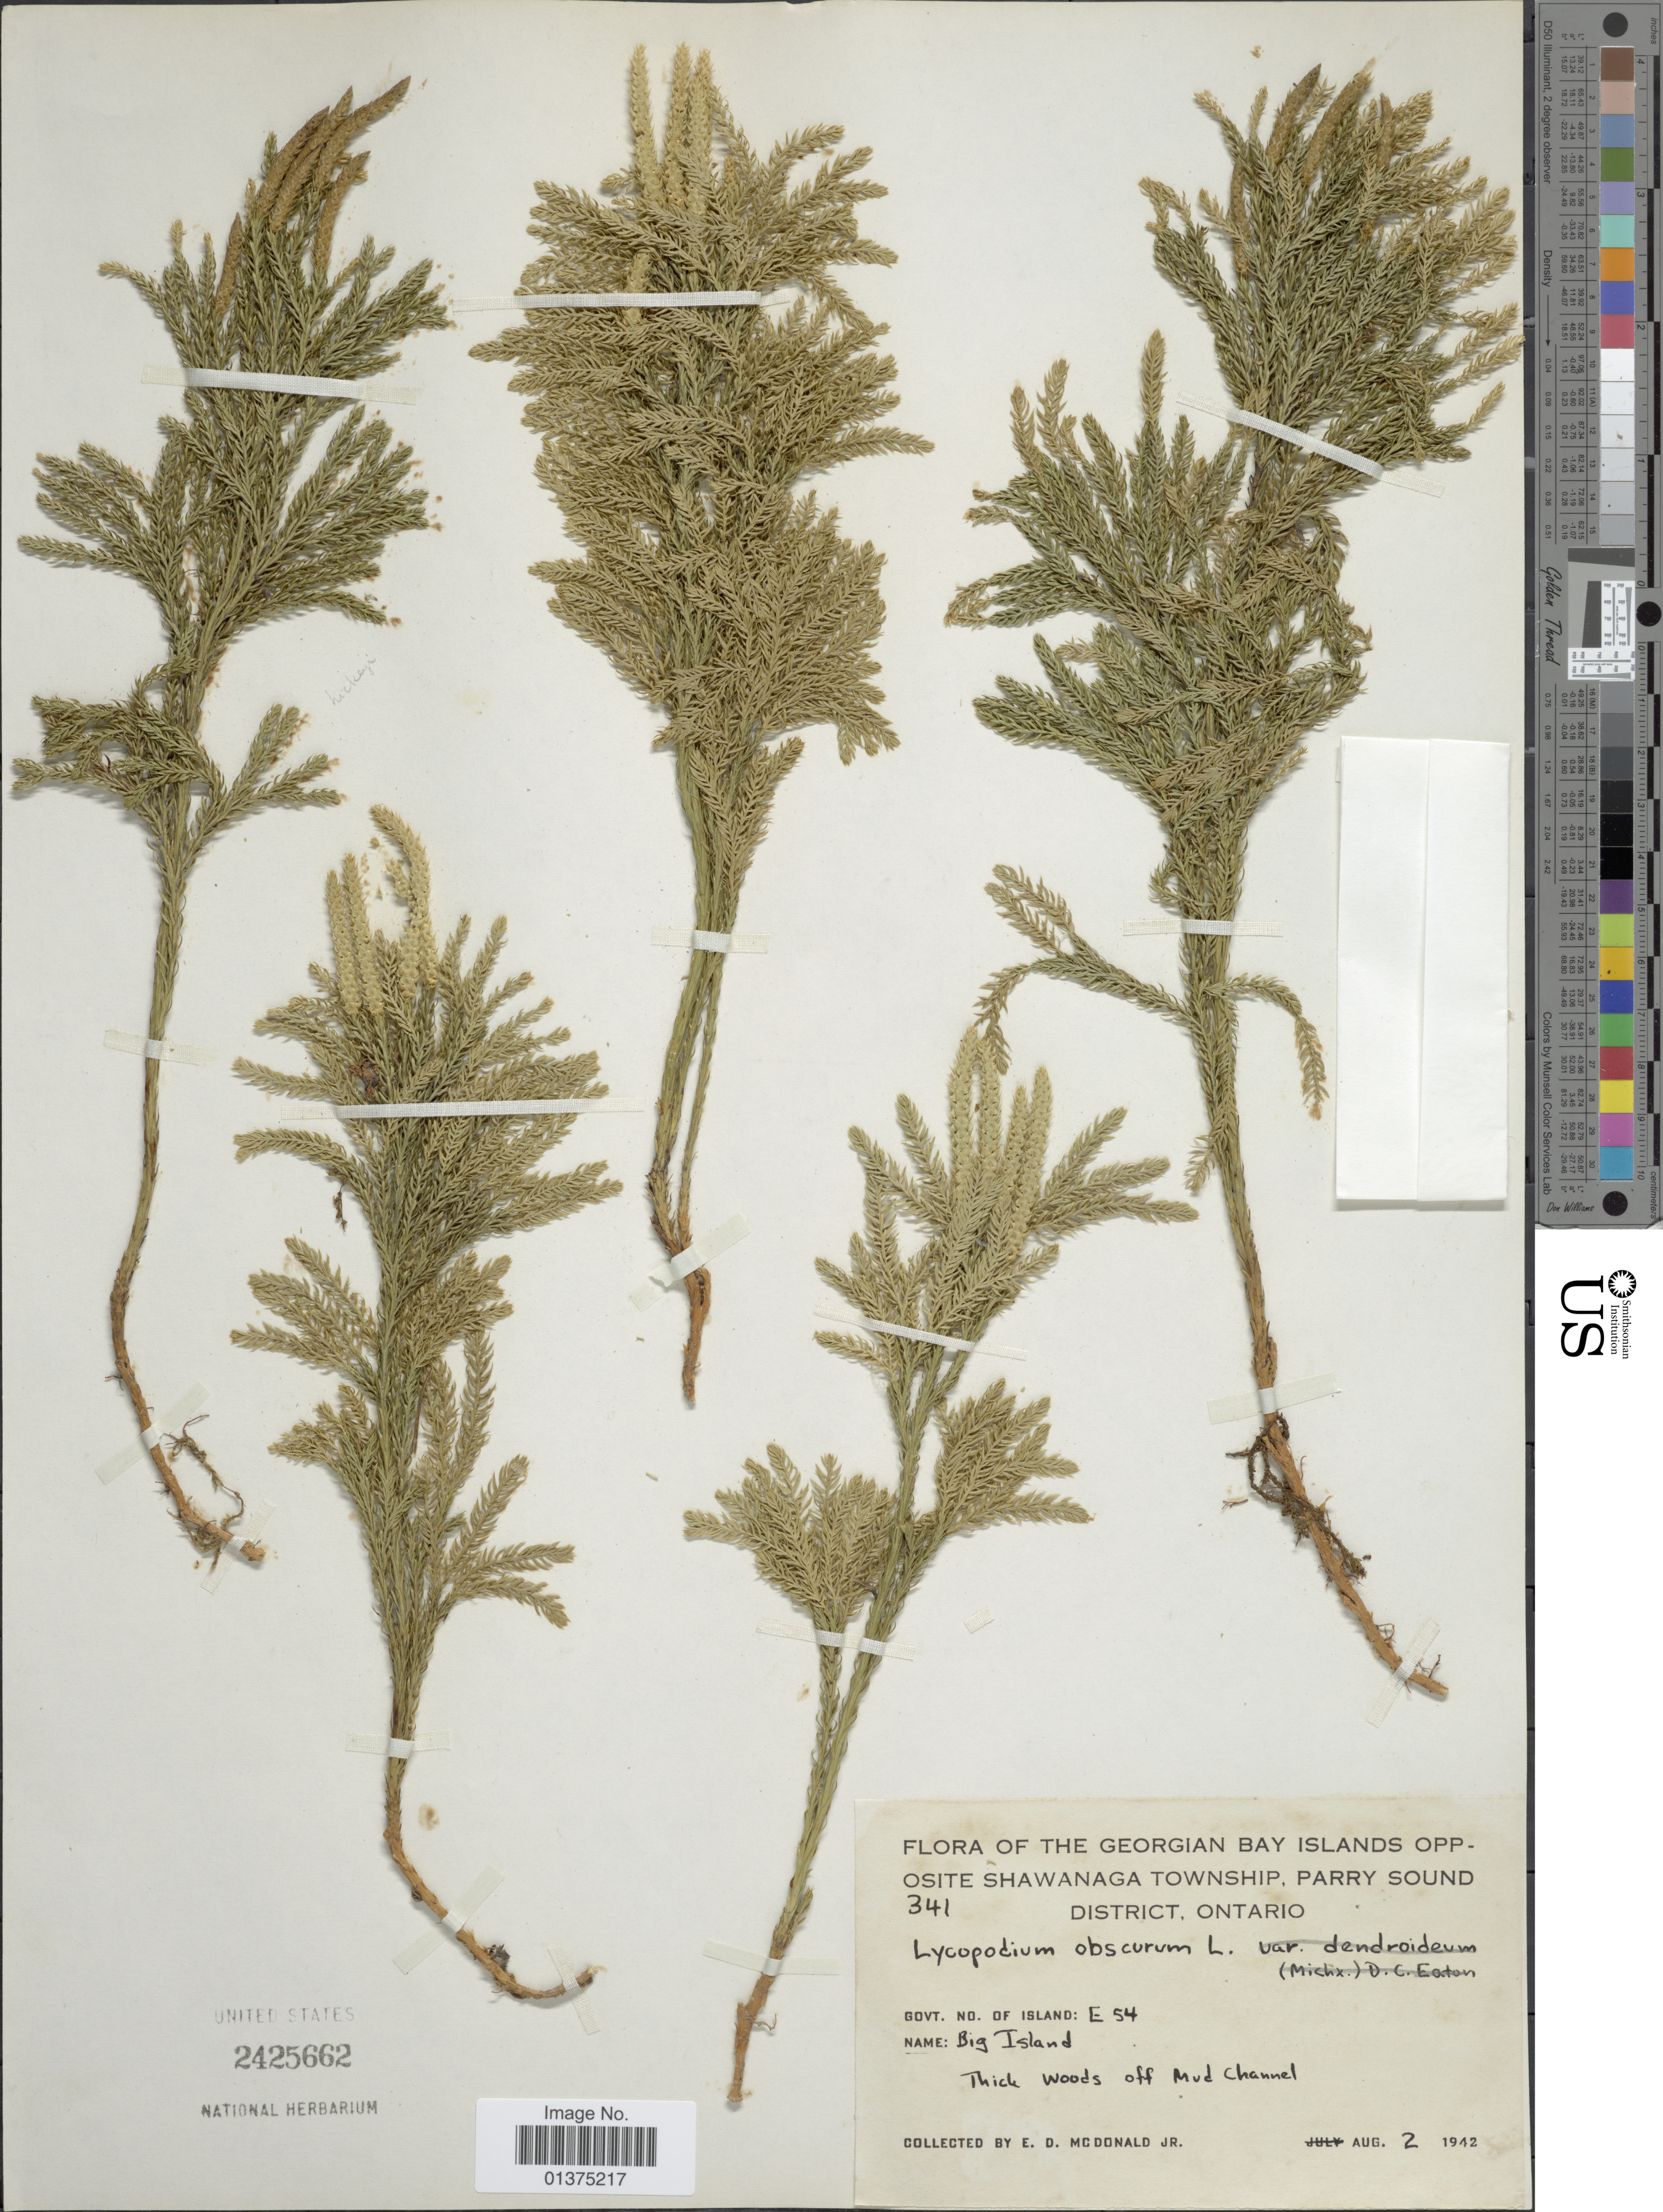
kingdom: Plantae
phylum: Tracheophyta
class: Lycopodiopsida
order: Lycopodiales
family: Lycopodiaceae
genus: Dendrolycopodium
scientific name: Dendrolycopodium dendroideum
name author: (Michx.) A. Haines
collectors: E. MacDonald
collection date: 1942-08-02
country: Canada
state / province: Ontario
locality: The Georgian Bay Islands Opposite Shawanaga Township, parry Sound District, Big Island, Thick woods off Mud Channel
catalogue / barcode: US 2425662